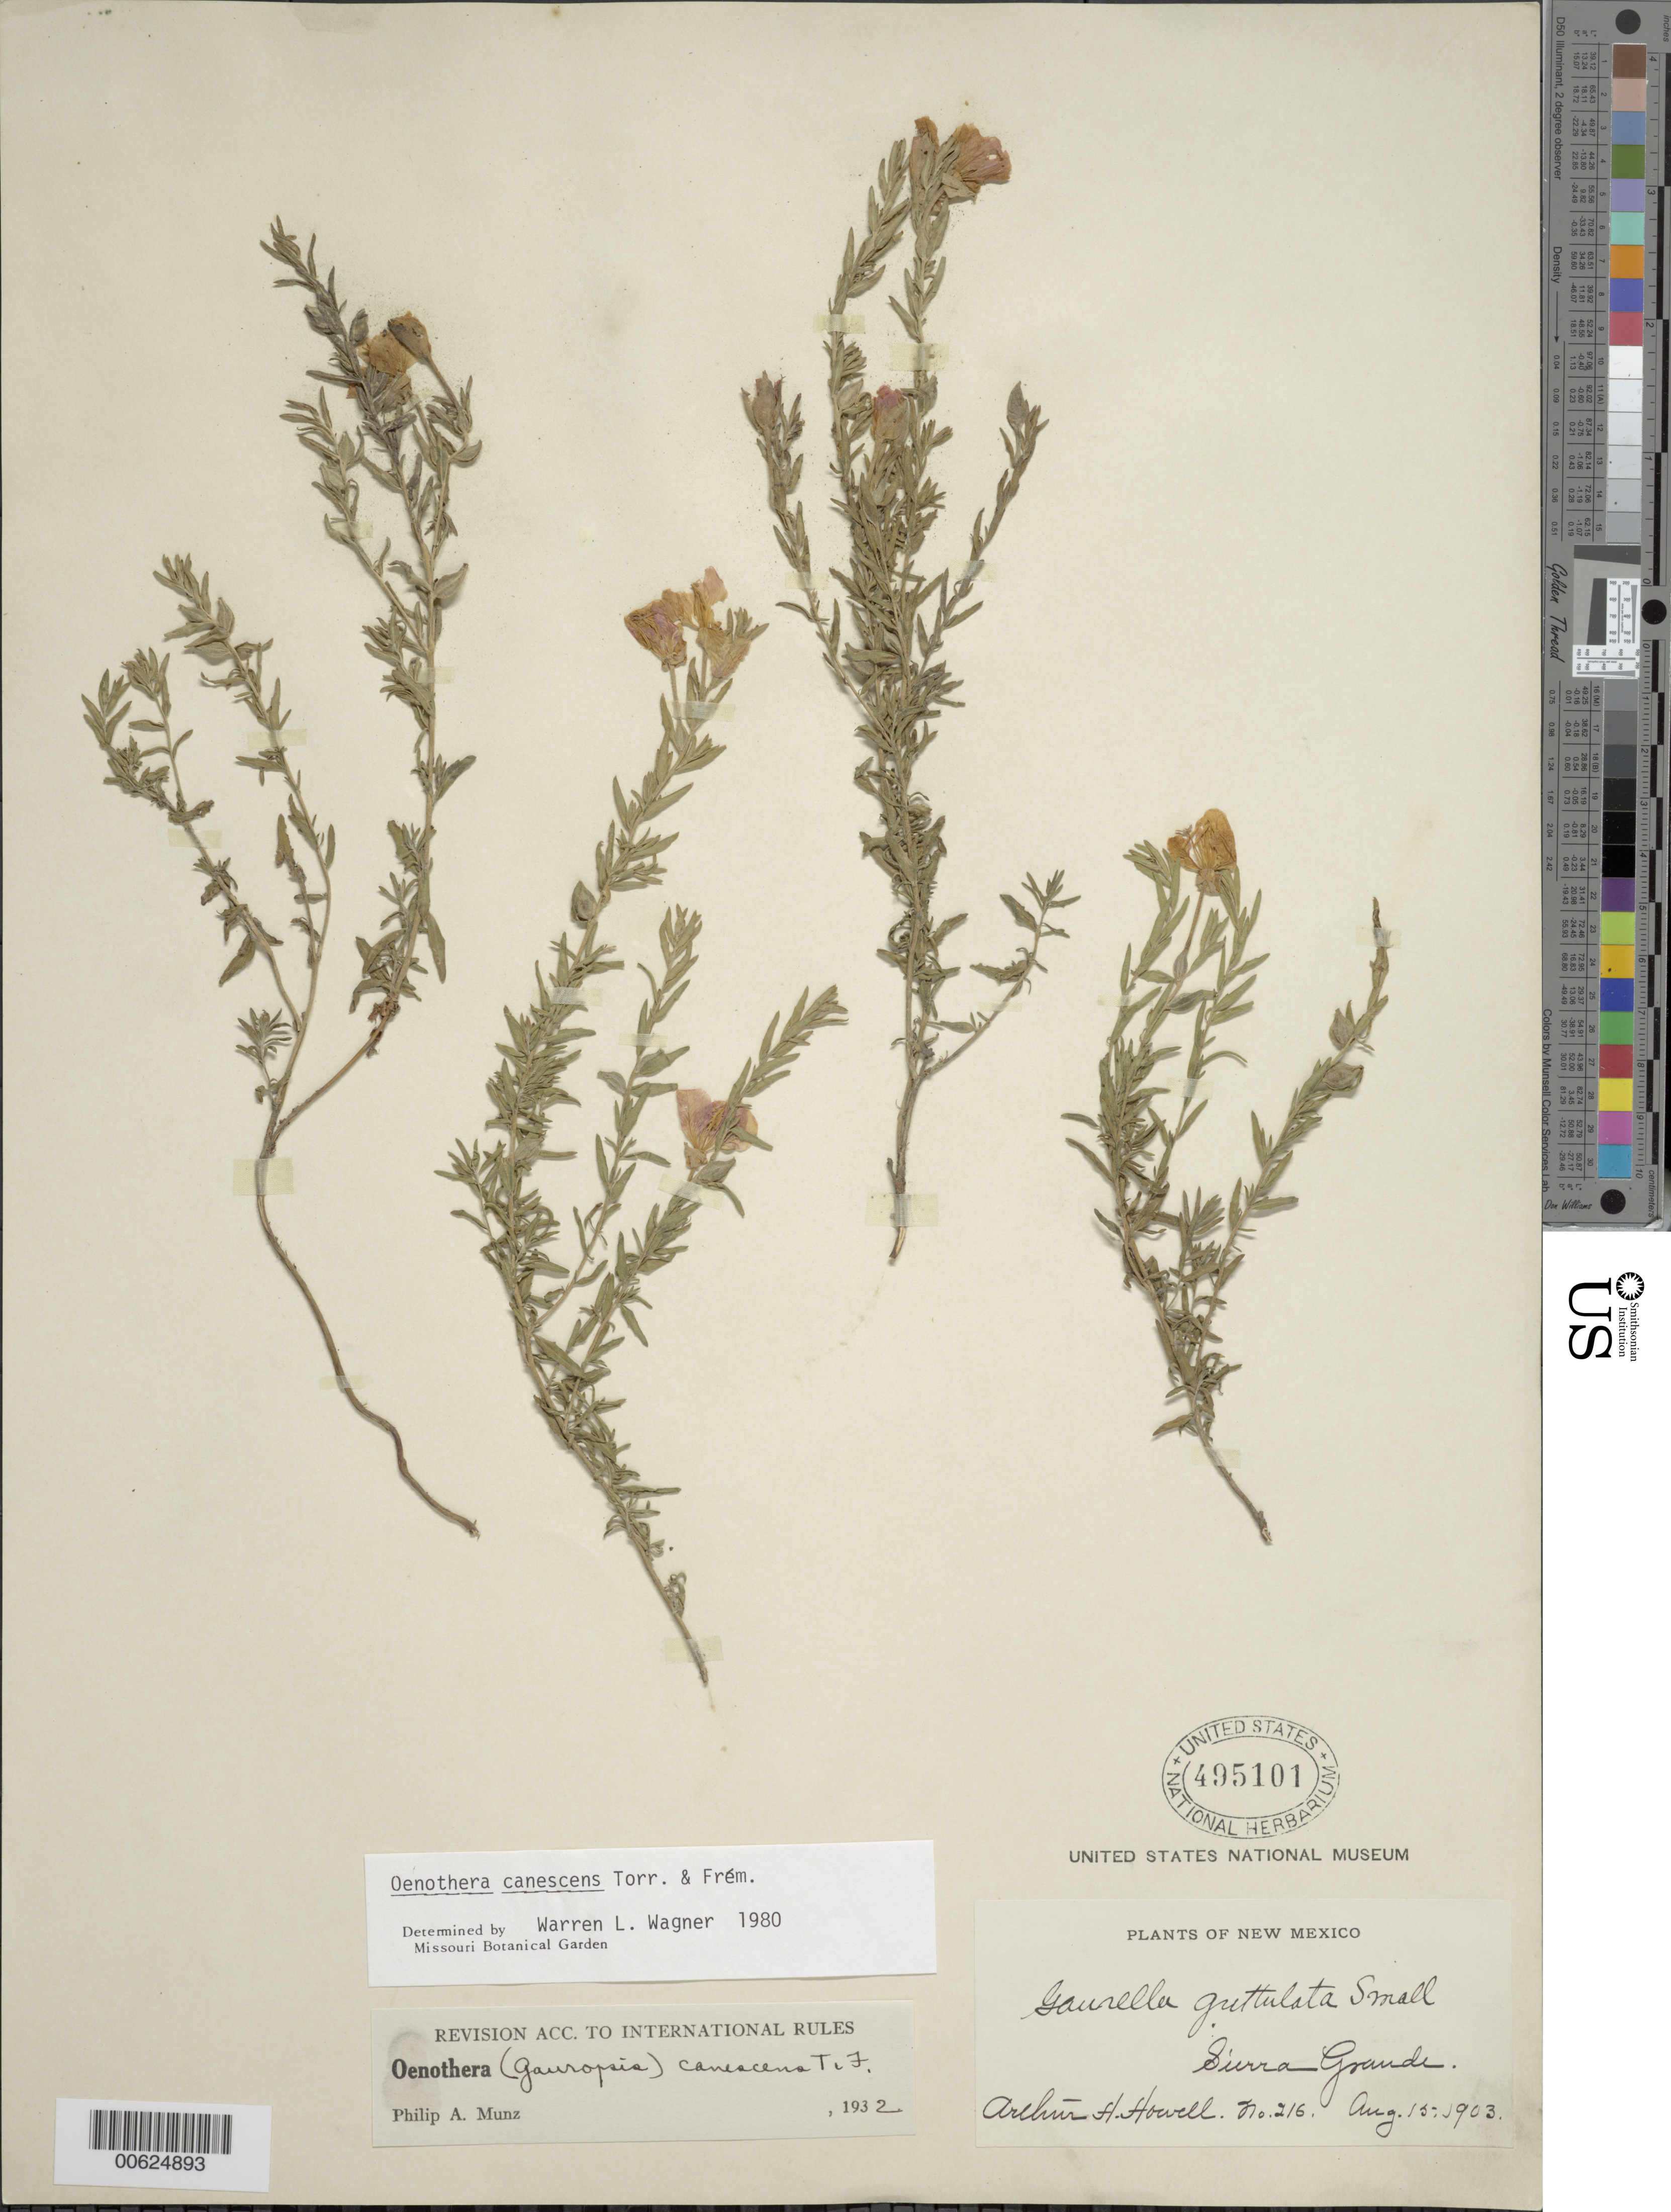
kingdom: Plantae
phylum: Tracheophyta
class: Magnoliopsida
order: Myrtales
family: Onagraceae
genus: Oenothera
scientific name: Oenothera canescens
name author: Torr. & Frém.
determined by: Wagner, W. L., (BOT), Smithsonian Institution - National Museum of Natural History (UNITED STATES)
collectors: A. H. Howell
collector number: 216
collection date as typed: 15 Aug 1903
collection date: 1903-08-15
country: United States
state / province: New Mexico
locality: Sierra Granda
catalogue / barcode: US 495101